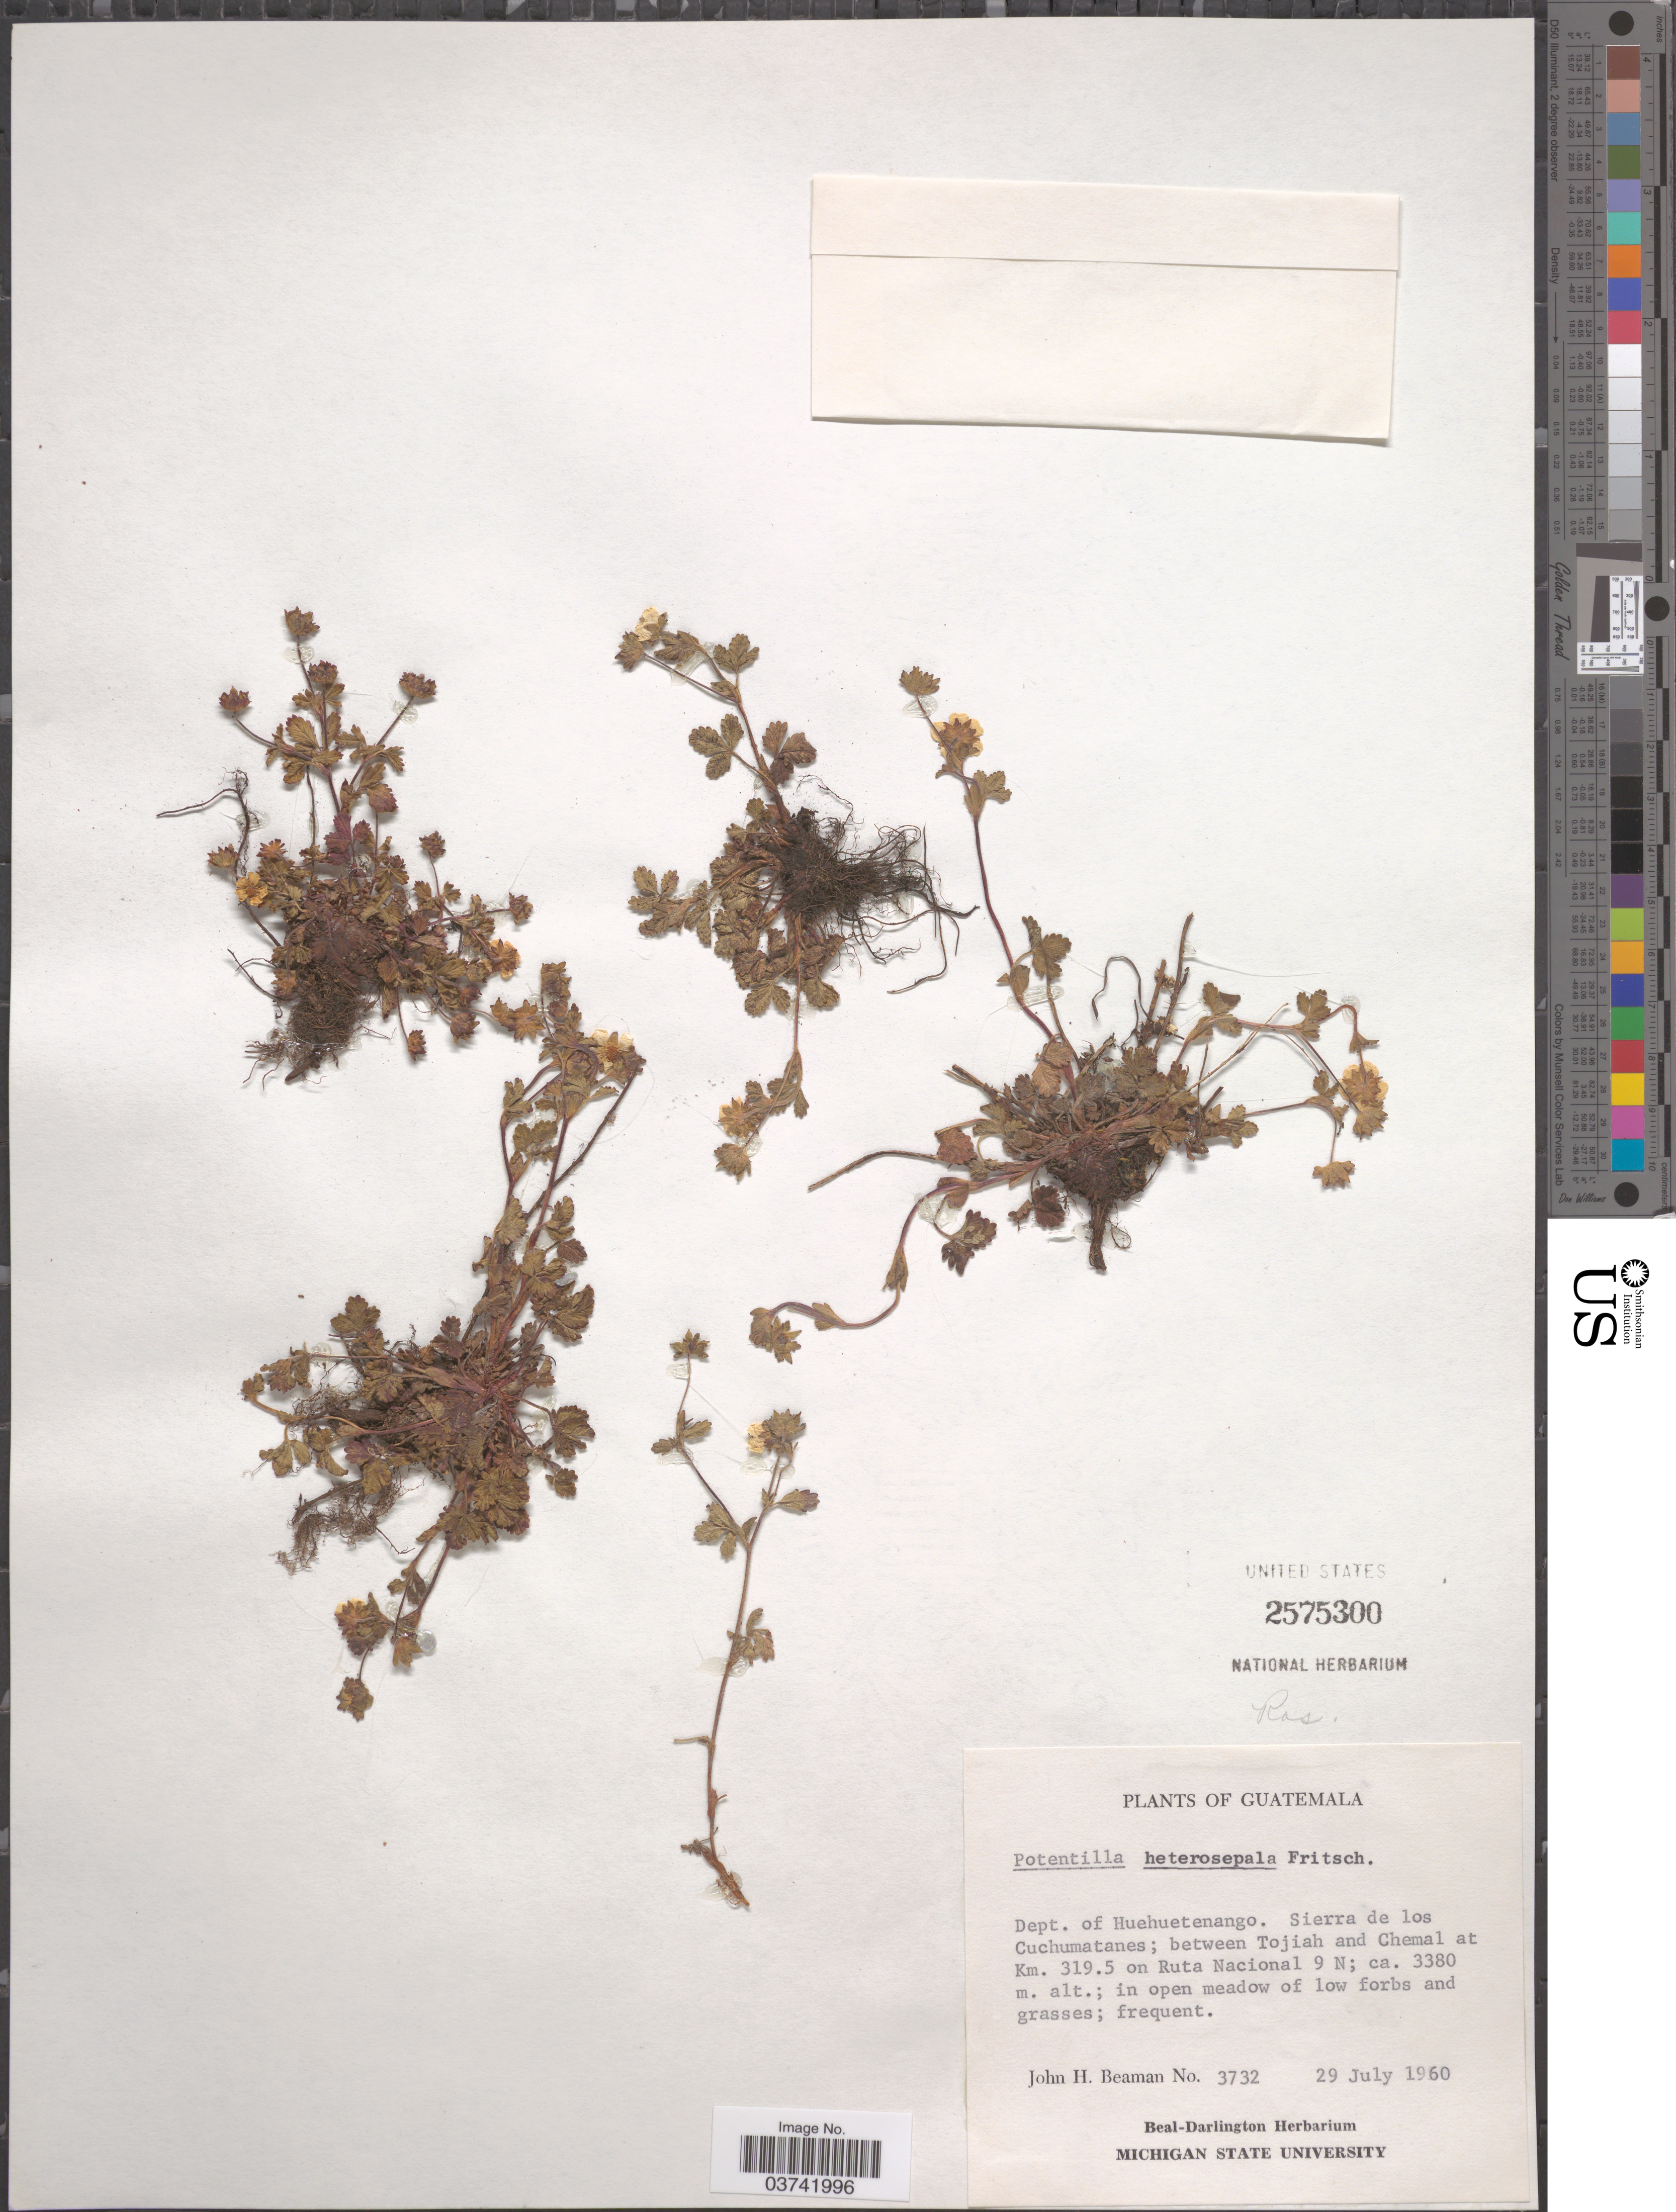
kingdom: Plantae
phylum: Tracheophyta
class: Magnoliopsida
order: Rosales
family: Rosaceae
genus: Potentilla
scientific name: Potentilla heterosepala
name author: Fritsch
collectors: J. H. Beaman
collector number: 3732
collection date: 1960-07-29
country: Guatemala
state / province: Huehuetenango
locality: Dept. of Huehuetenango. Sierra de los Cuchumatanes; between Tojiah and Chemal at Km. 319.5 on Ruta Nacional 9 N.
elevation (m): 3380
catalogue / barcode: US 2575300